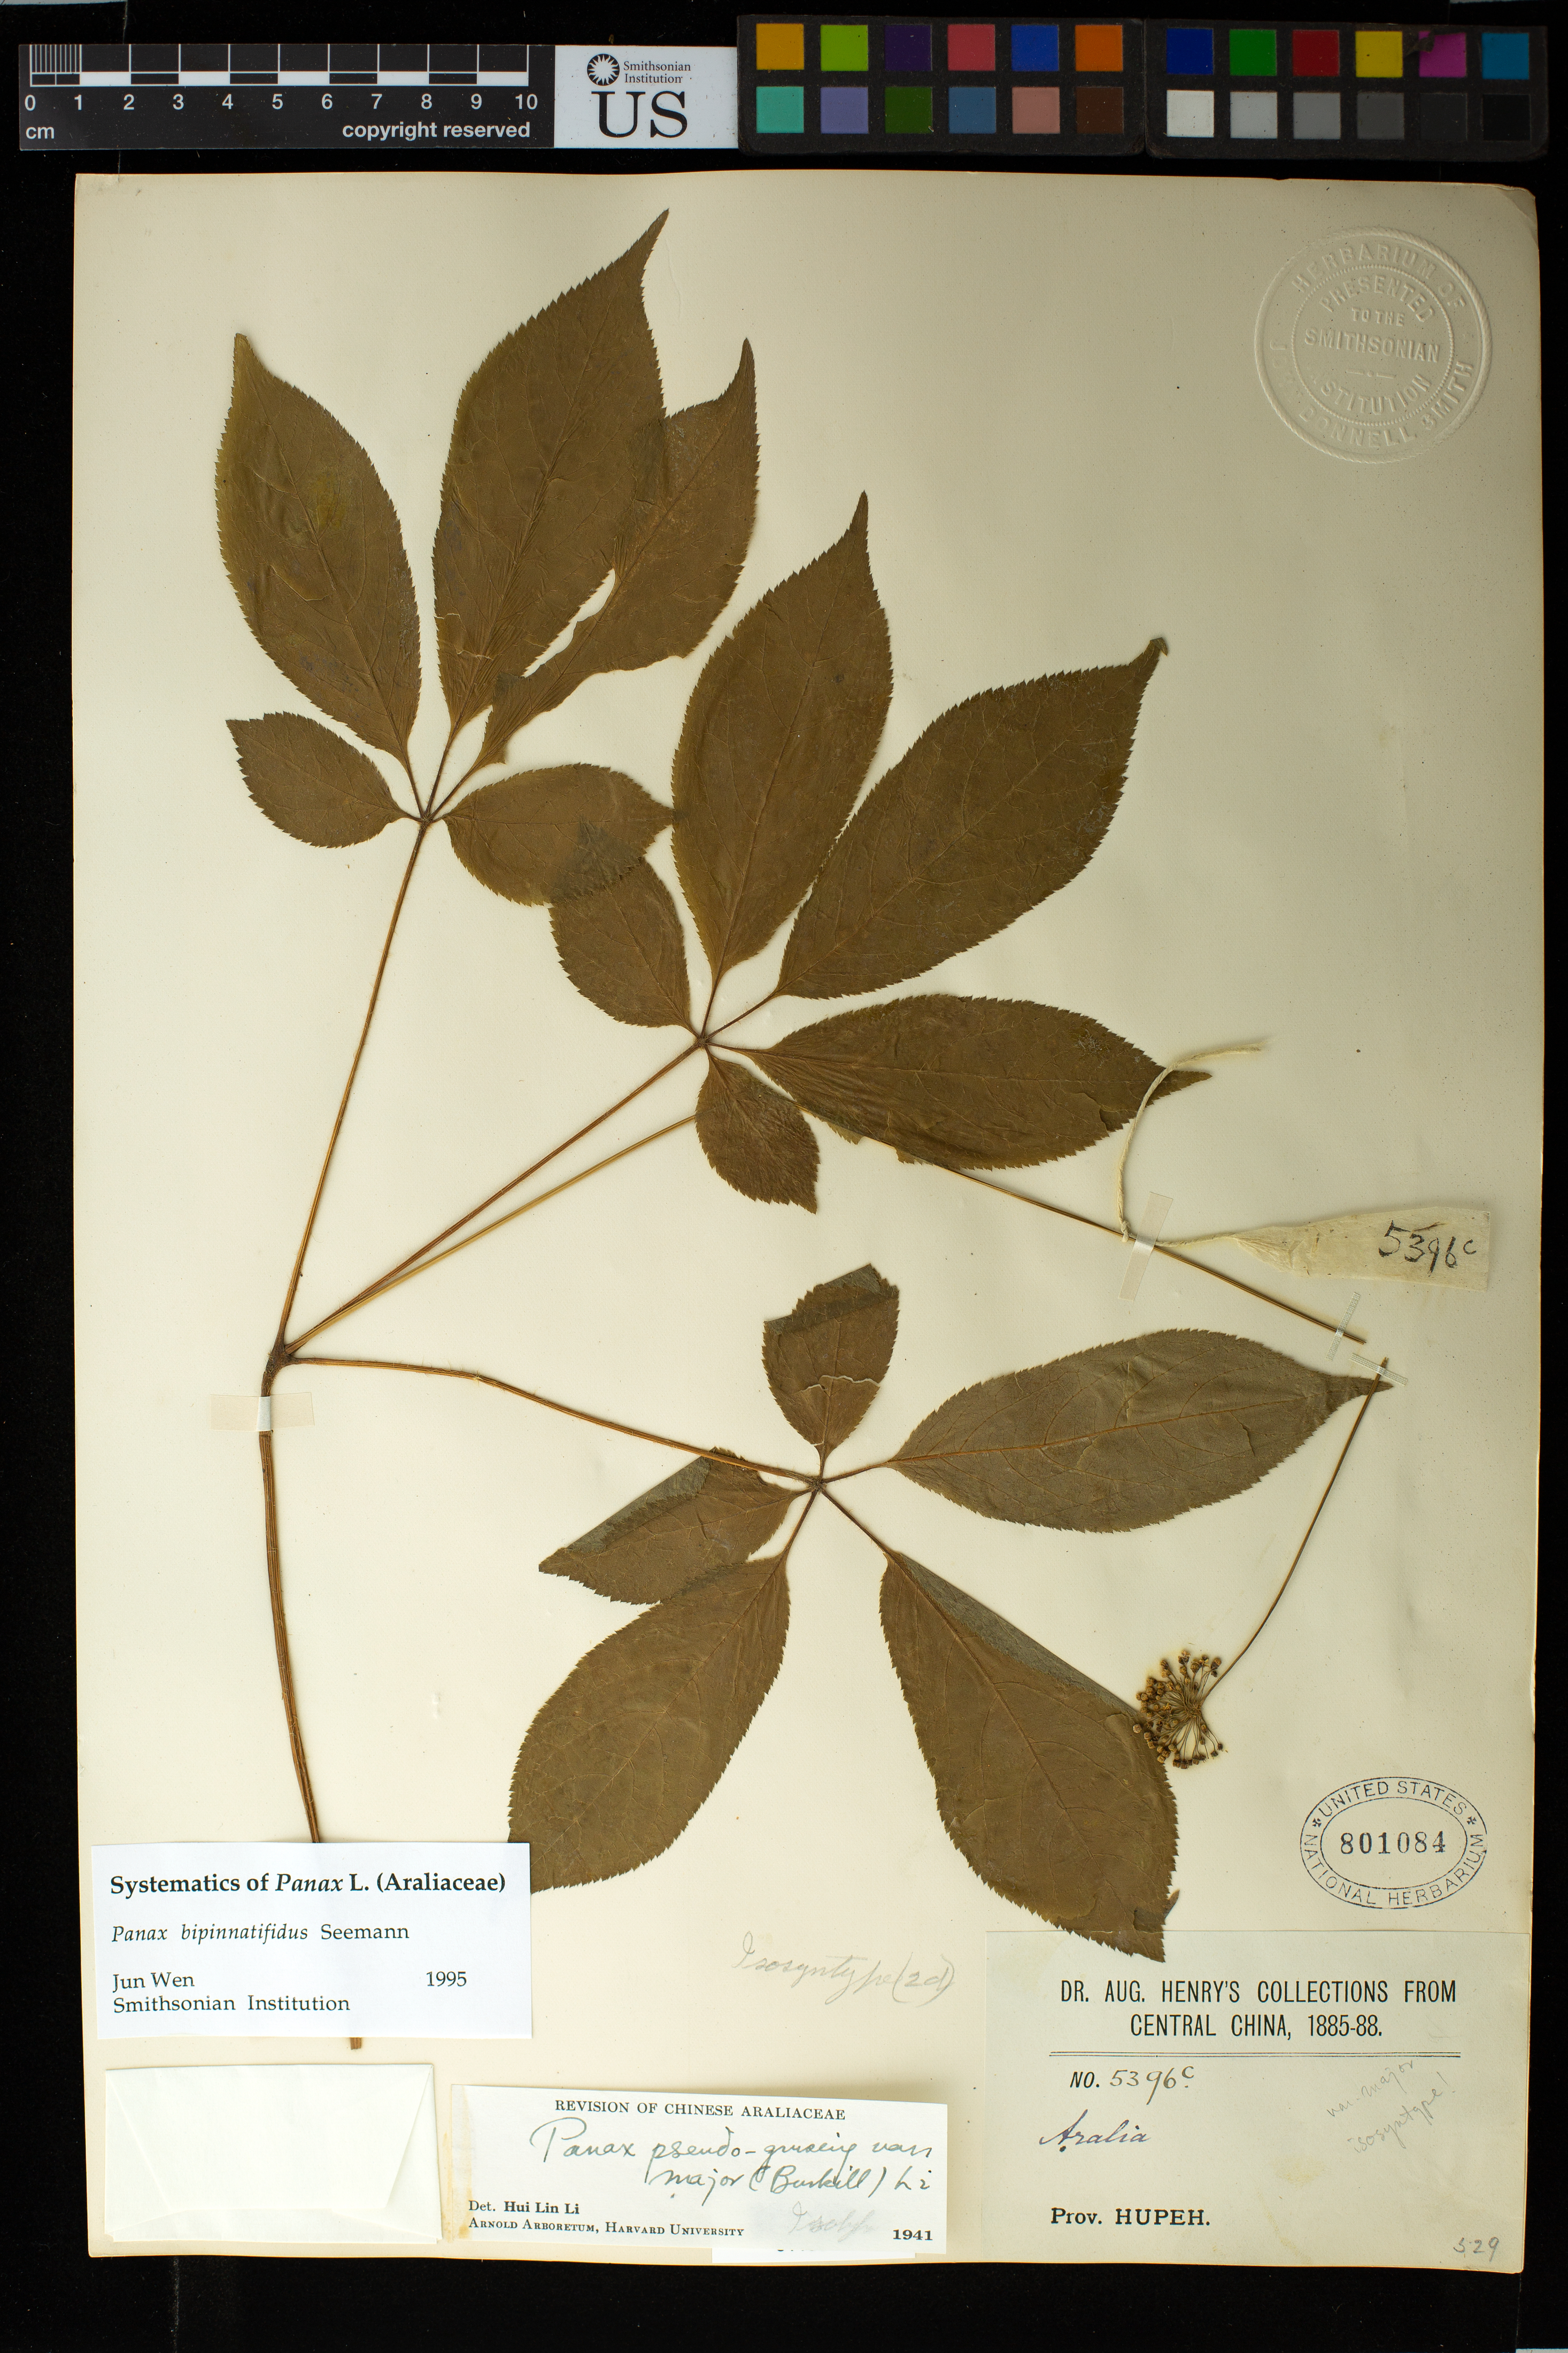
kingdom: Plantae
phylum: Tracheophyta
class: Magnoliopsida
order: Apiales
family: Araliaceae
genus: Panax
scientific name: Panax bipinnatifidus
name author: Seem.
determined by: Wen, Jun, (BOT), Smithsonian Institution - National Museum of Natural History (UNITED STATES)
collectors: A. Henry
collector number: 5396 C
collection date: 1885/1888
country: China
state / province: Hubei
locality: Prov. Hupeh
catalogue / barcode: US 801084